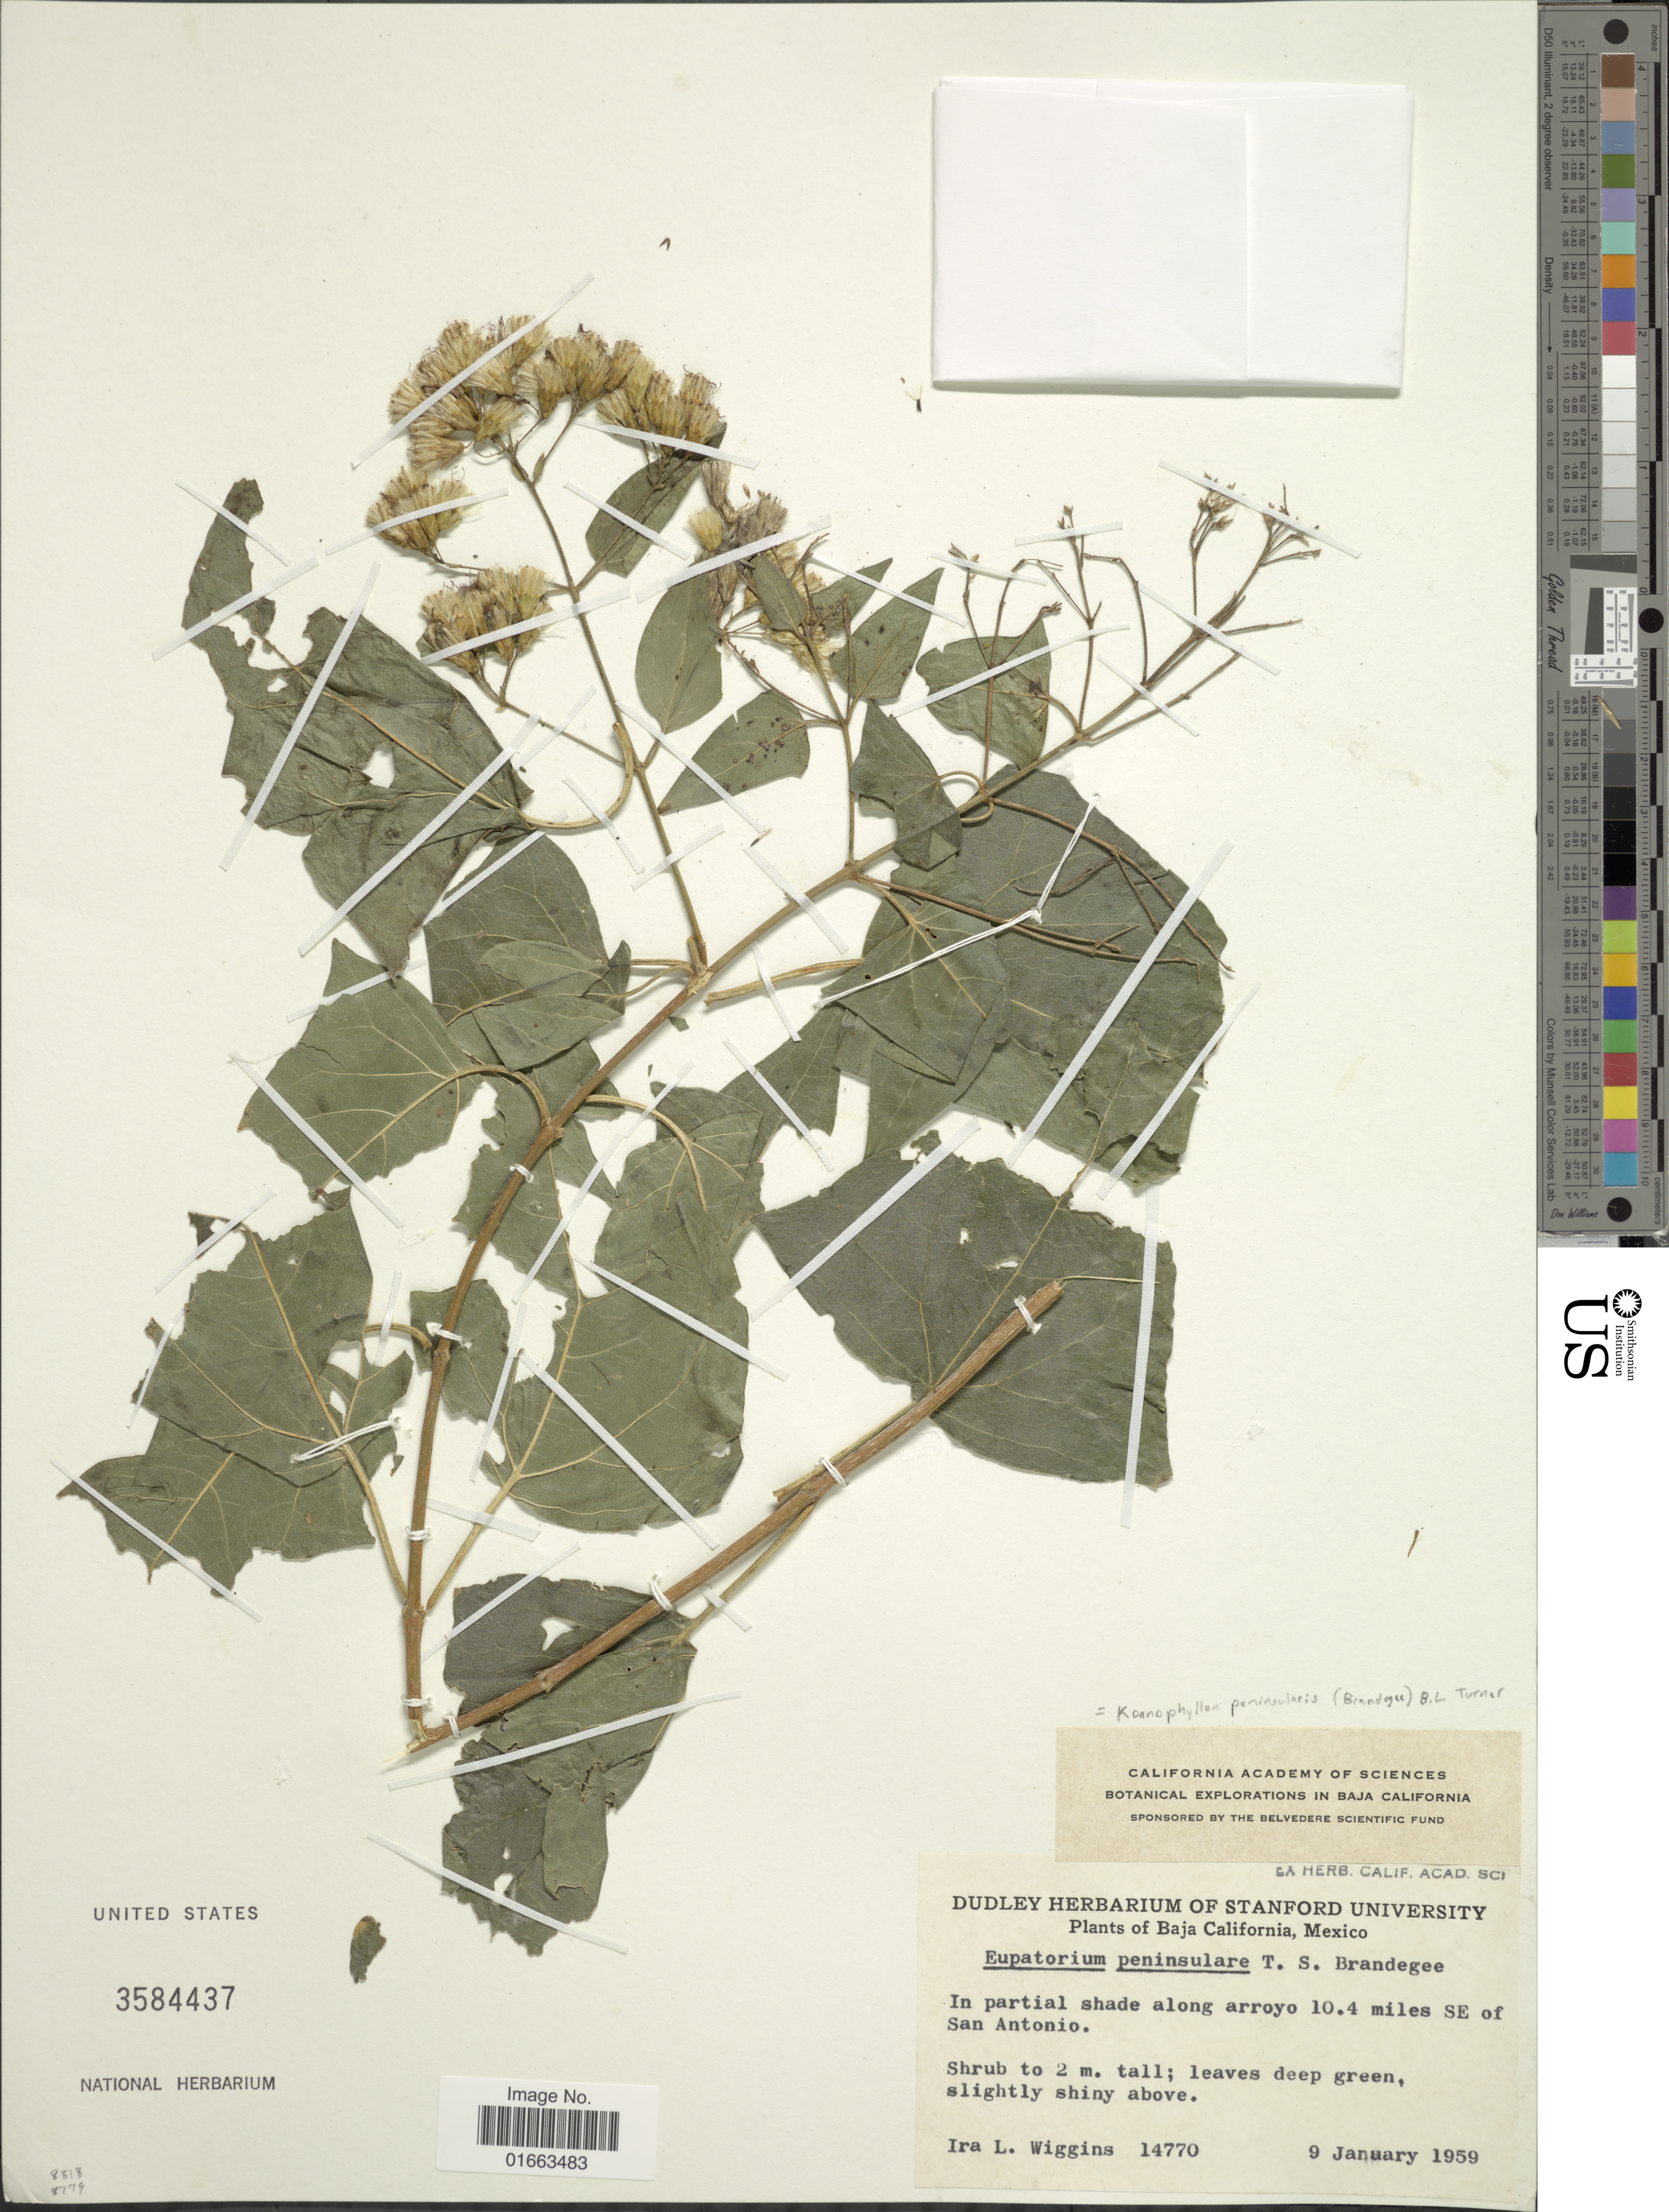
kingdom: Plantae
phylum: Tracheophyta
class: Magnoliopsida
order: Asterales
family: Asteraceae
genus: Koanophyllon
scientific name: Koanophyllon peninsularis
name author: (Brandegee) B.L. Turner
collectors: I. L. Wiggins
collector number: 14770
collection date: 1959-01-09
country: Mexico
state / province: Baja California Sur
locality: In partial shade along arroyo 10.4 miles SE of San Antonio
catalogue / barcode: US 3584437